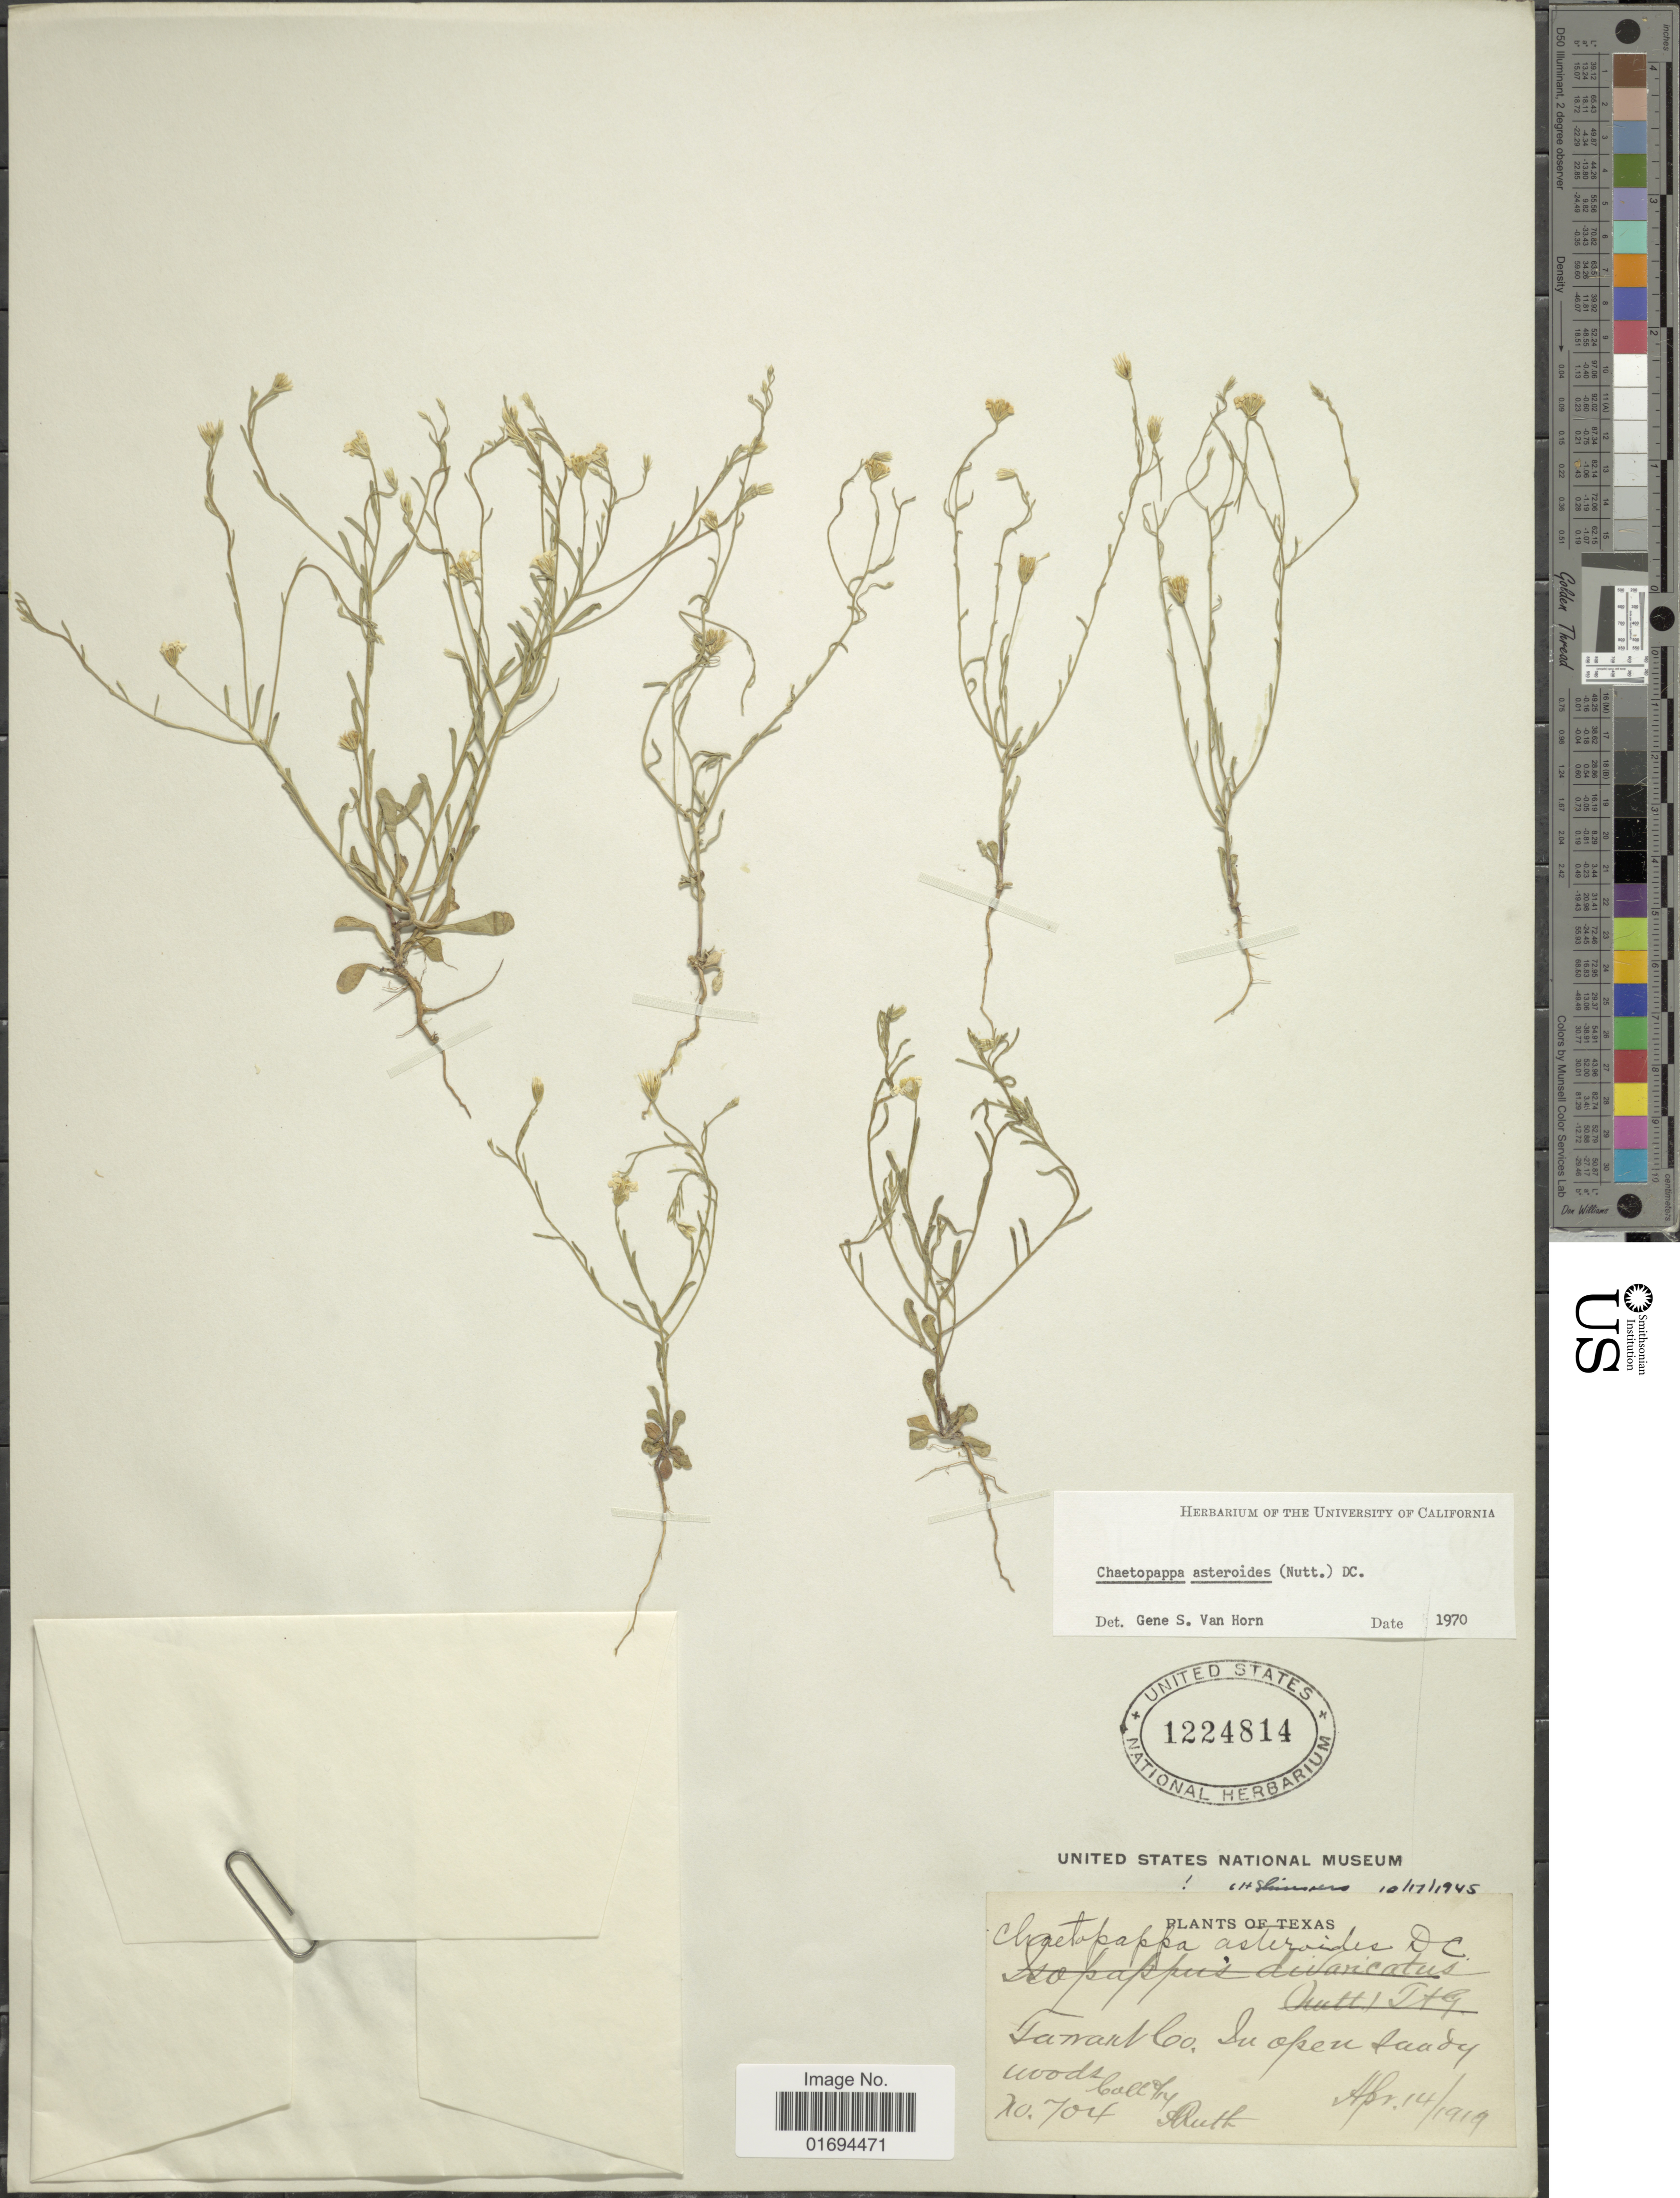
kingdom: Plantae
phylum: Tracheophyta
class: Magnoliopsida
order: Asterales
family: Asteraceae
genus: Chaetopappa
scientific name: Chaetopappa asteroides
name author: (Nutt.) DC.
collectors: -. Ruth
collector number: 704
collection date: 1919-04-14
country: United States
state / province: Texas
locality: Tarrant Co.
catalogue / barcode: US 1224814